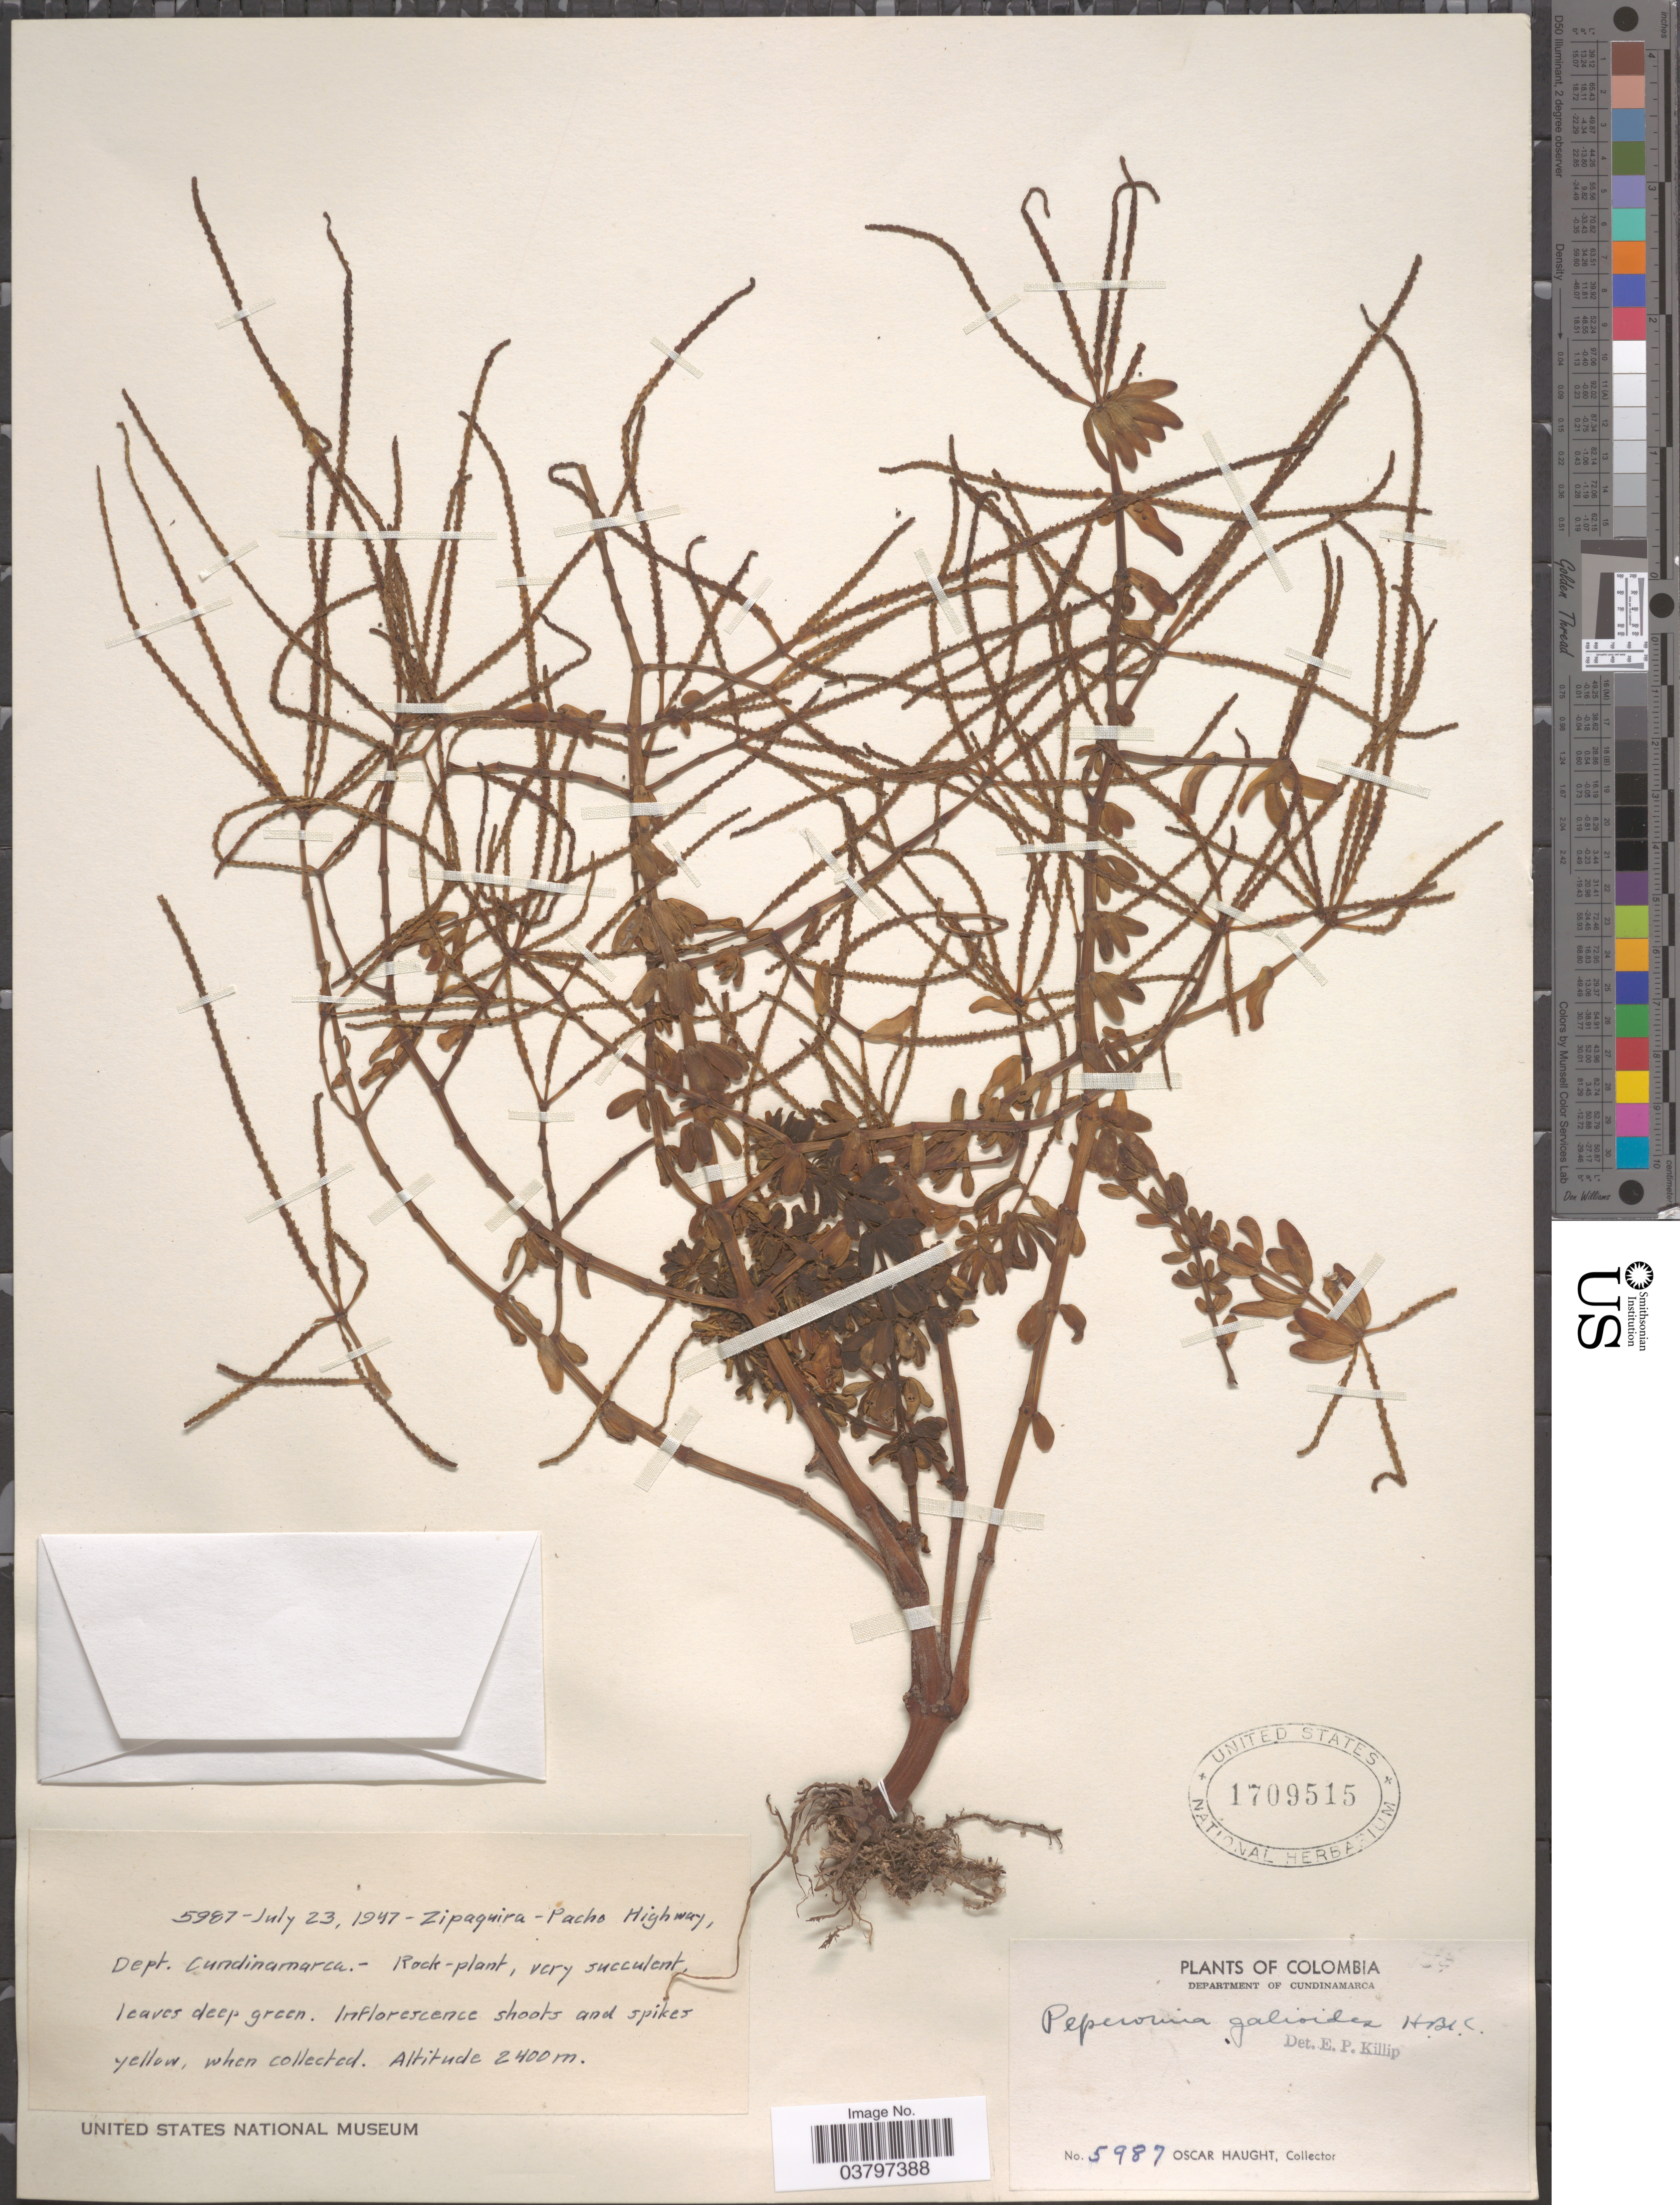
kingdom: Plantae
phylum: Tracheophyta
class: Magnoliopsida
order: Piperales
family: Piperaceae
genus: Peperomia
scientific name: Peperomia galioides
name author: Kunth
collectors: O. Haught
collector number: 5987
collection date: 1947-07-23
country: Colombia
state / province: Cundinamarca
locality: Zipaquira - Pacho Highway, Department of Cundinamarca.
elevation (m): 2400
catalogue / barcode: US 1709515